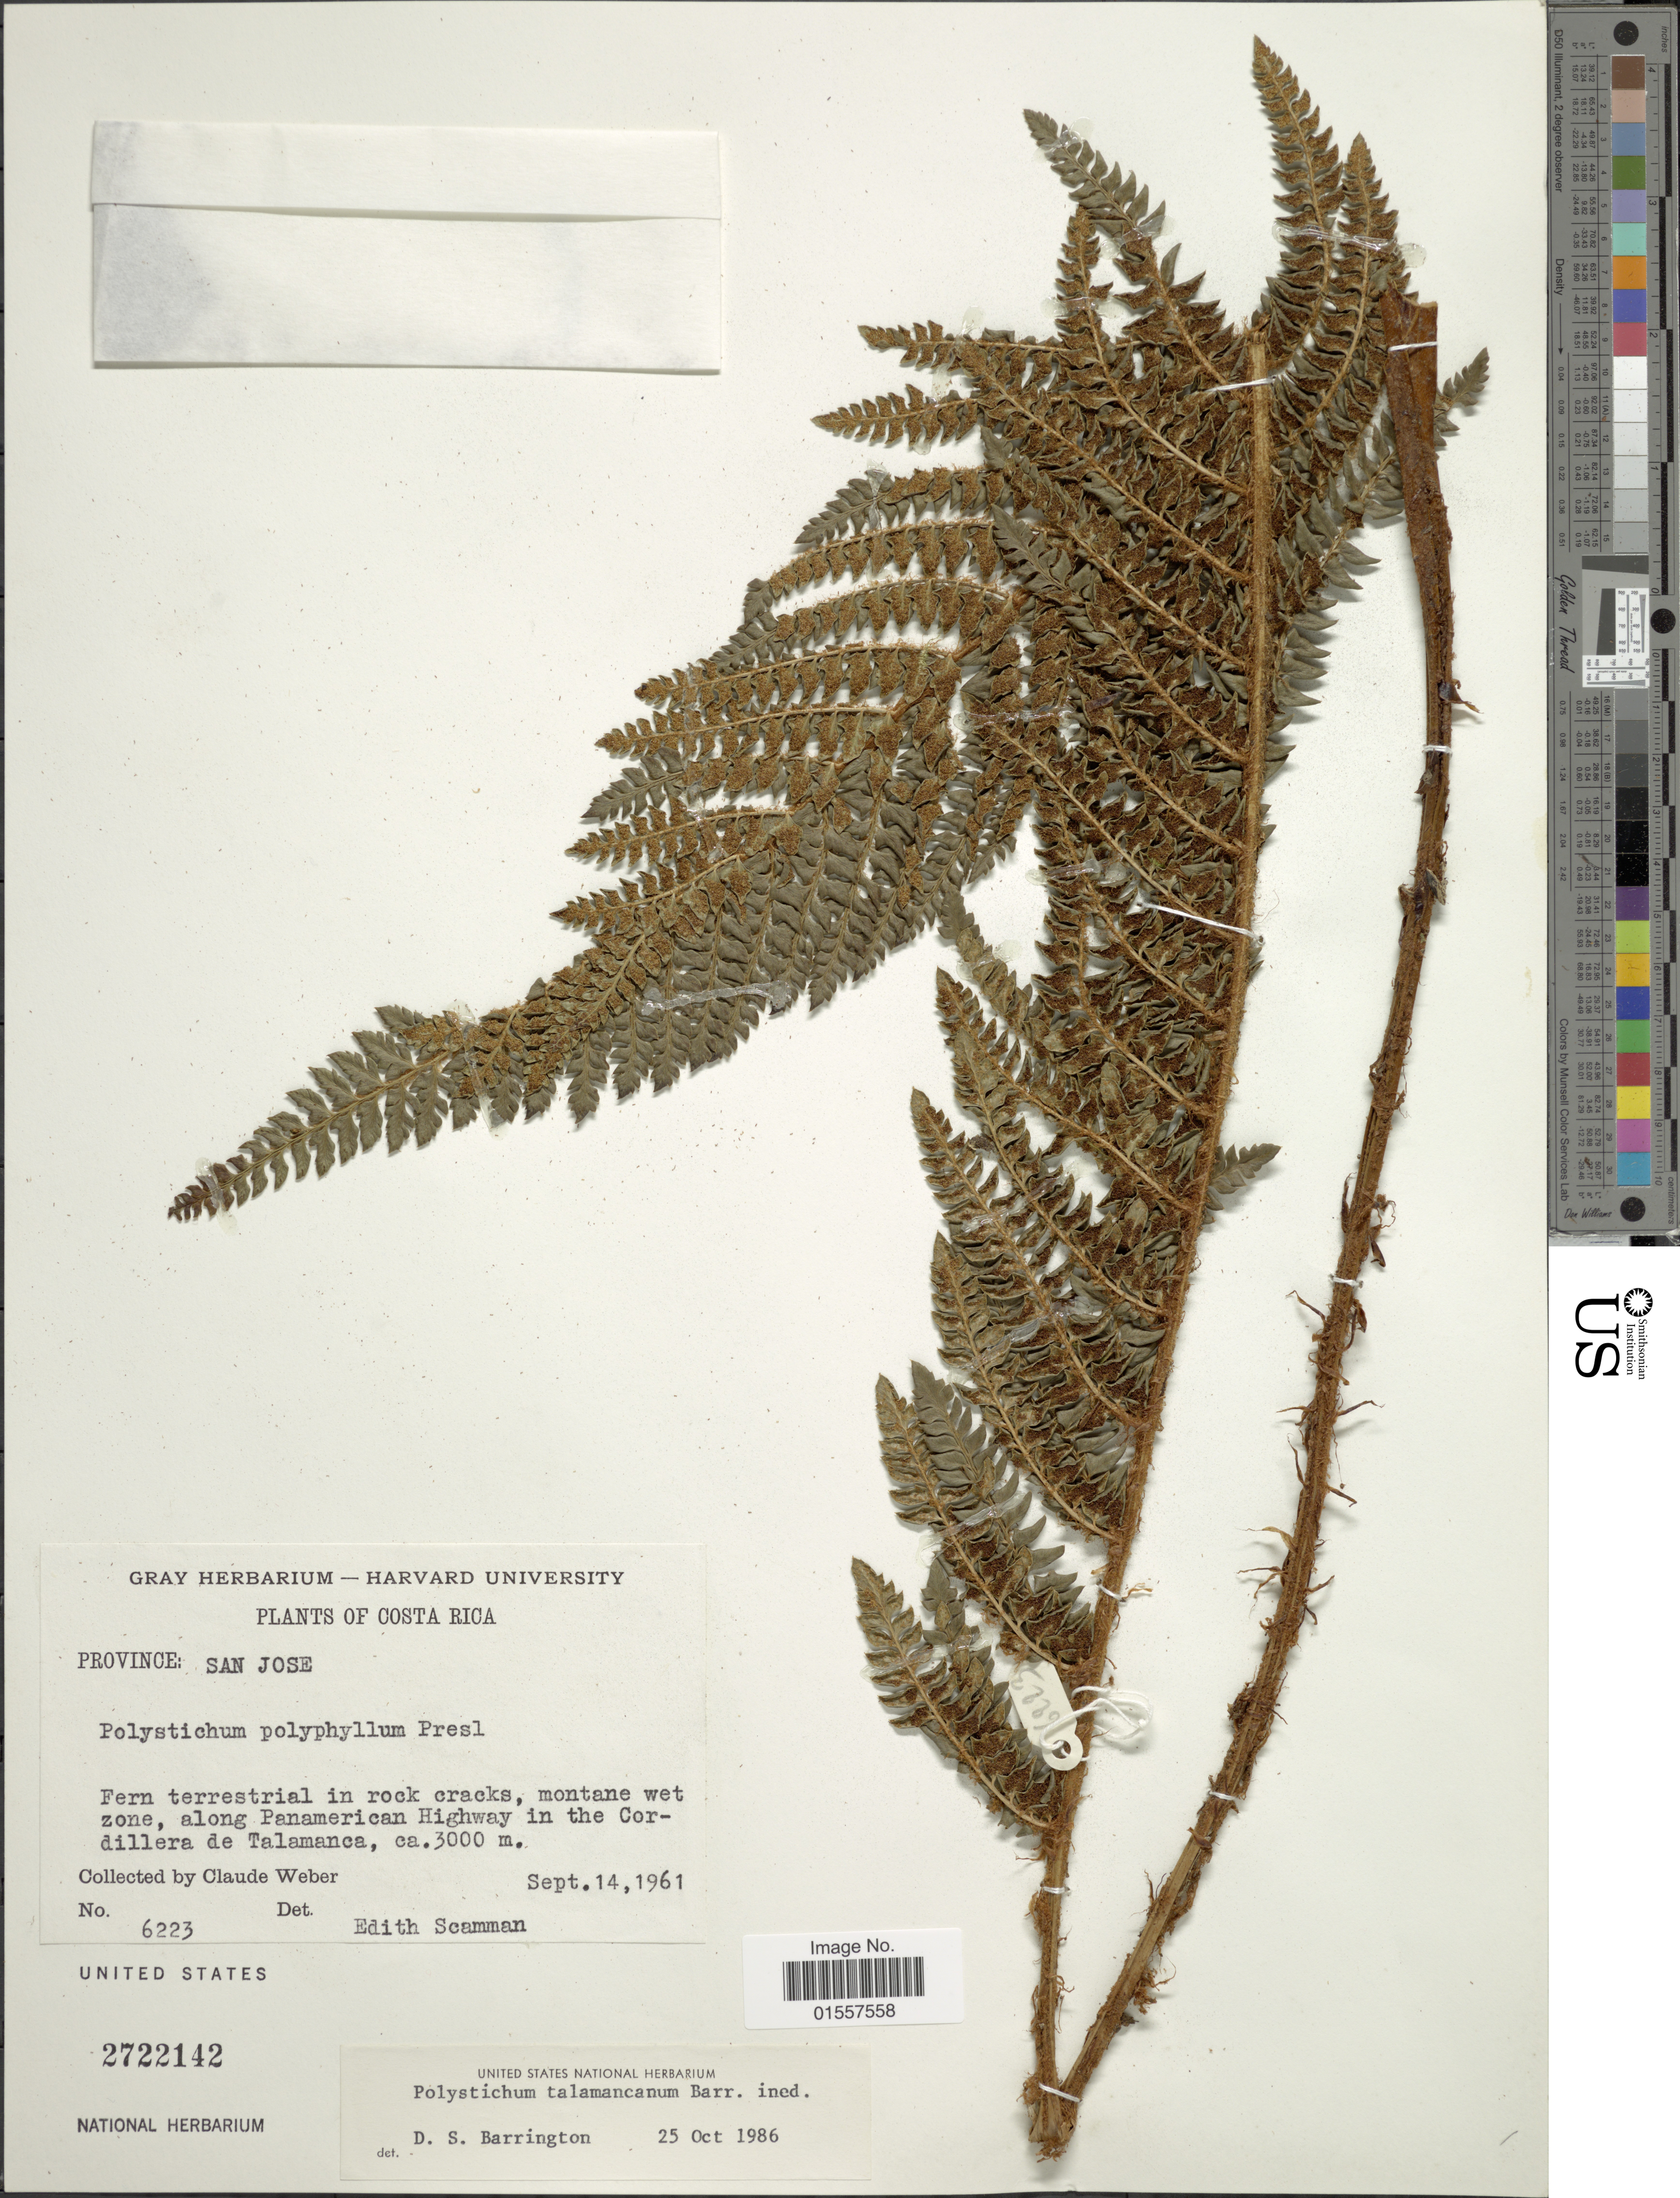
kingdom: Plantae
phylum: Tracheophyta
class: Polypodiopsida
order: Polypodiales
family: Dryopteridaceae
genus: Polystichum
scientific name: Polystichum concinnum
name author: Lellinger ex Barrington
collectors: C. I. Weber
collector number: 6223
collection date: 1961-09-14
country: Costa Rica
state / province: San José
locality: Province San Jose, along Panamerican Highway in the Cordillera de Talamanca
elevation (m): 3000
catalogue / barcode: US 2722142